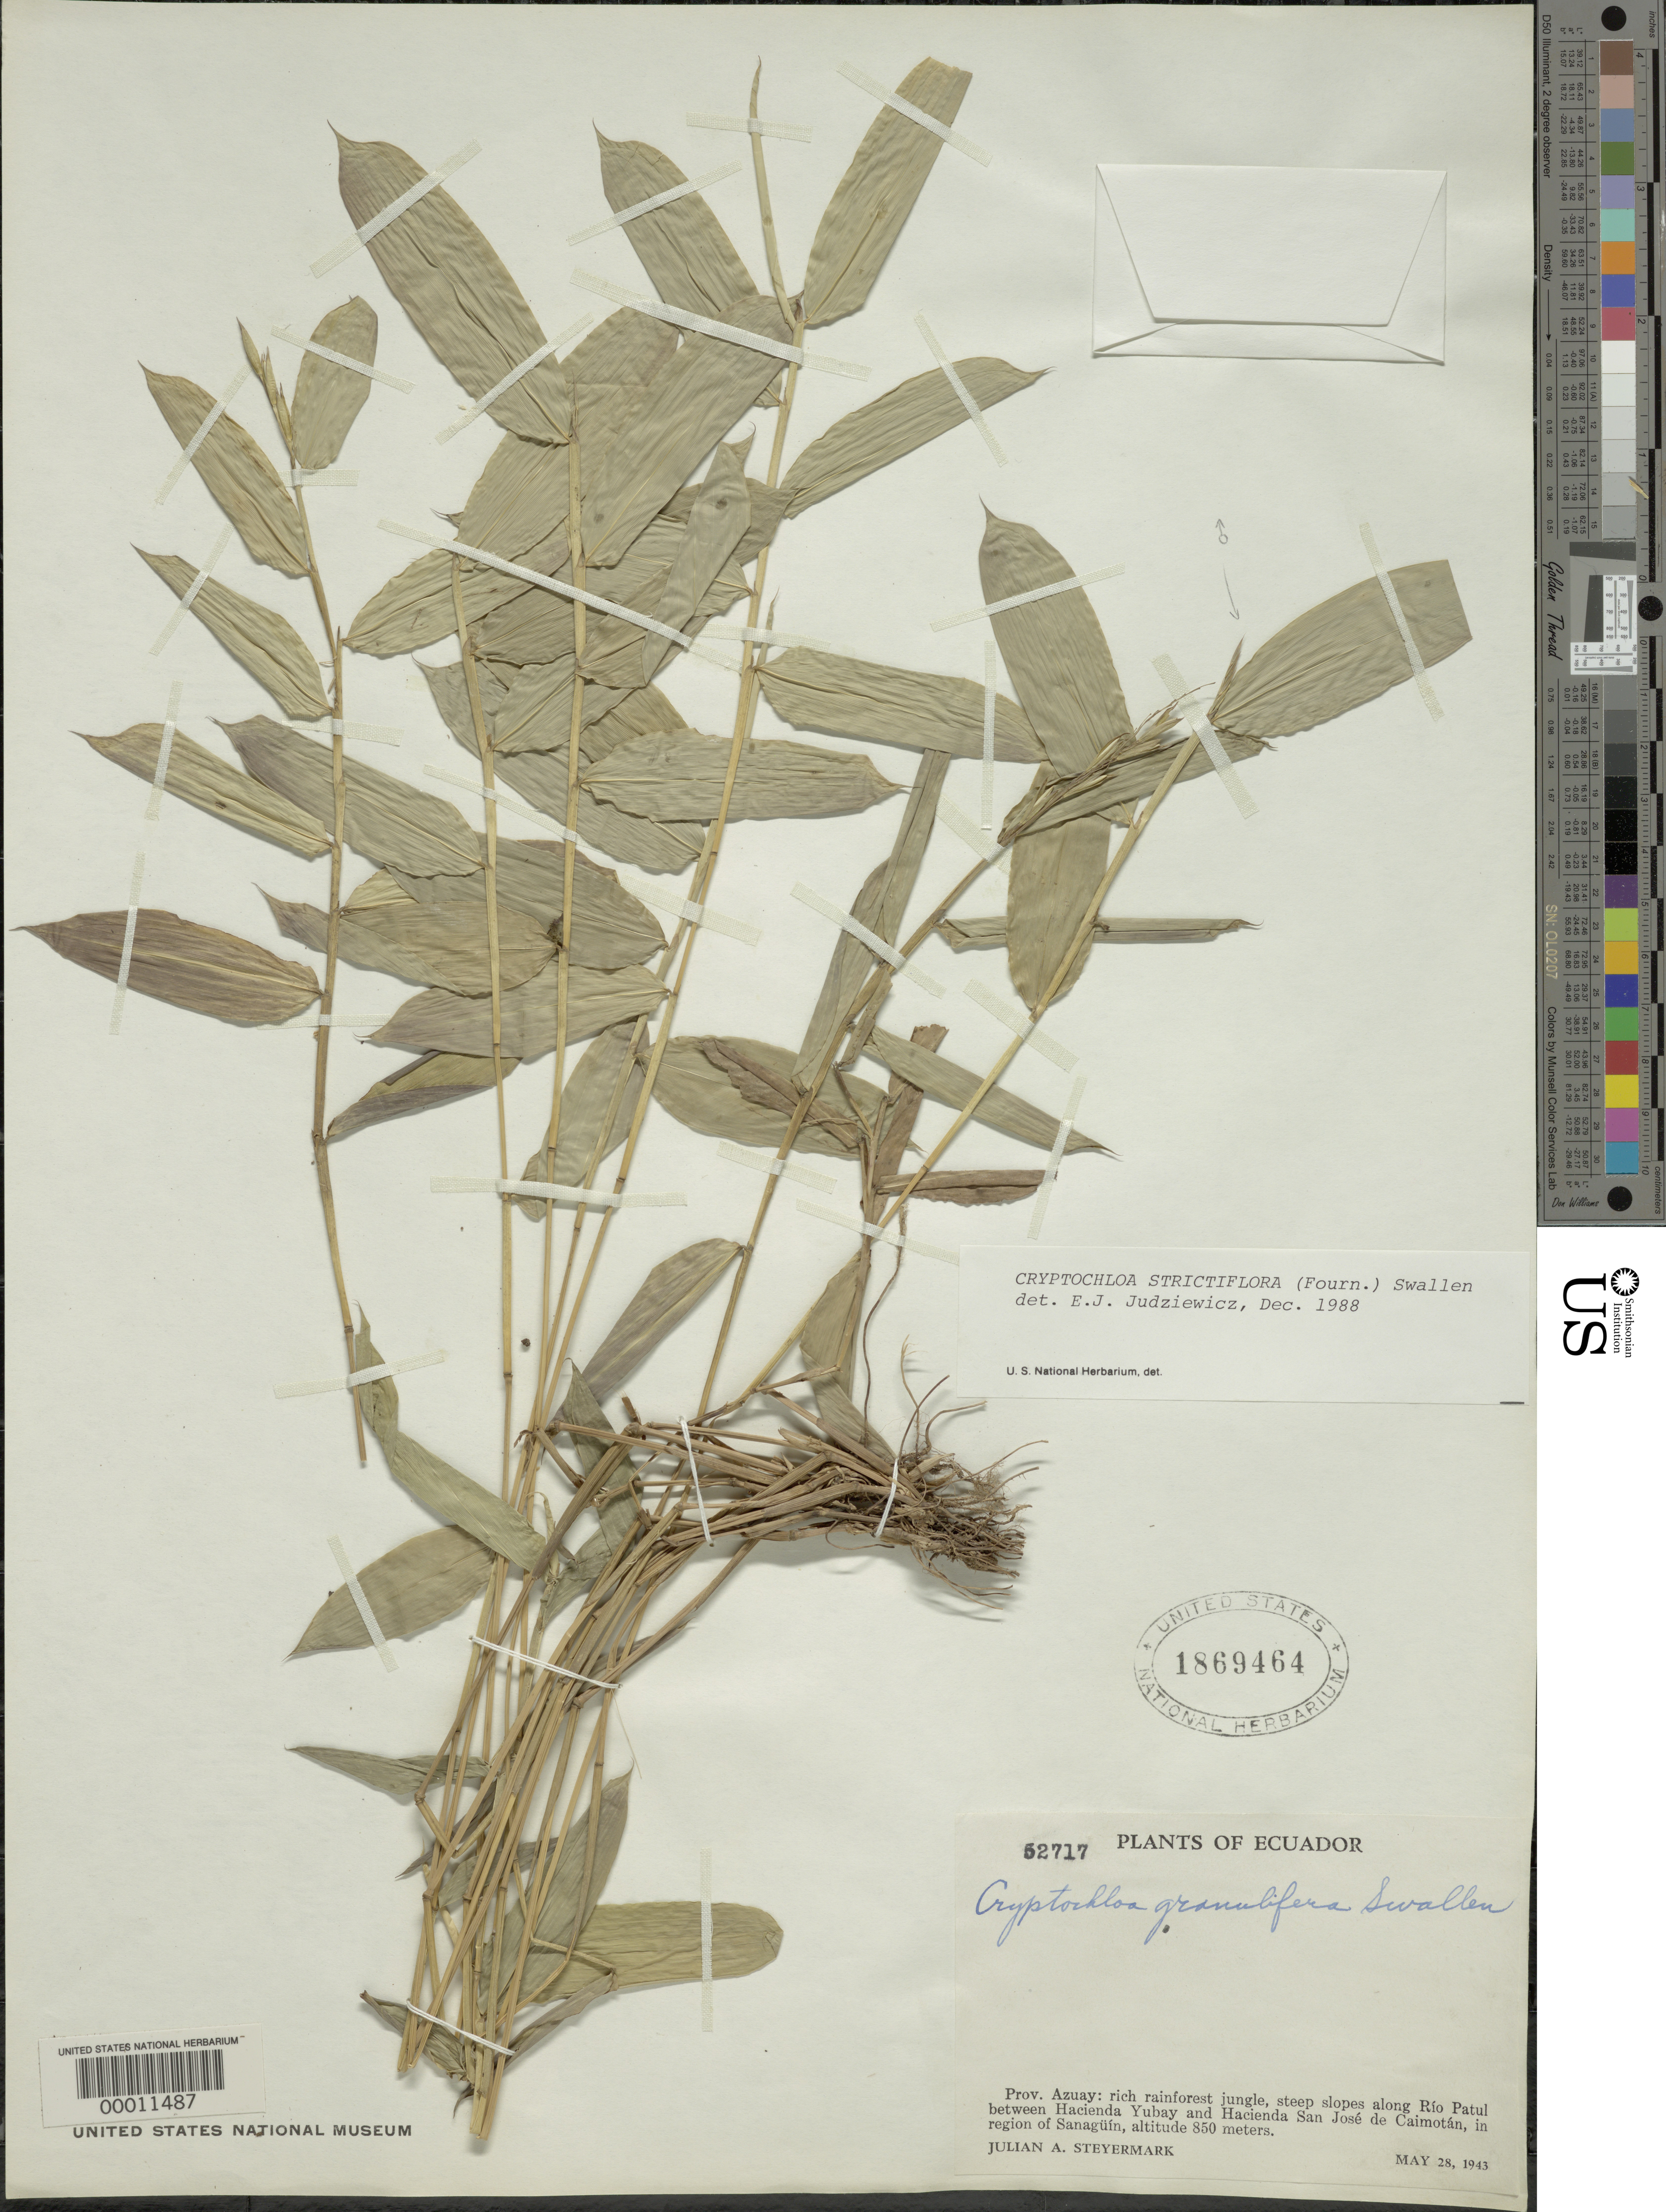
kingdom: Plantae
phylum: Tracheophyta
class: Liliopsida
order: Poales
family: Poaceae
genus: Cryptochloa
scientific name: Cryptochloa strictiflora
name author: (E. Fourn.) Swallen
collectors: J. Steyermark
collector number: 52717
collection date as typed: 28 May 1943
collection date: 1943-05-28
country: Ecuador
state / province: Azuay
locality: Rio Patul, Hacienda YuBay, Hacienda San Jose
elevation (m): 850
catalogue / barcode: US 1869464